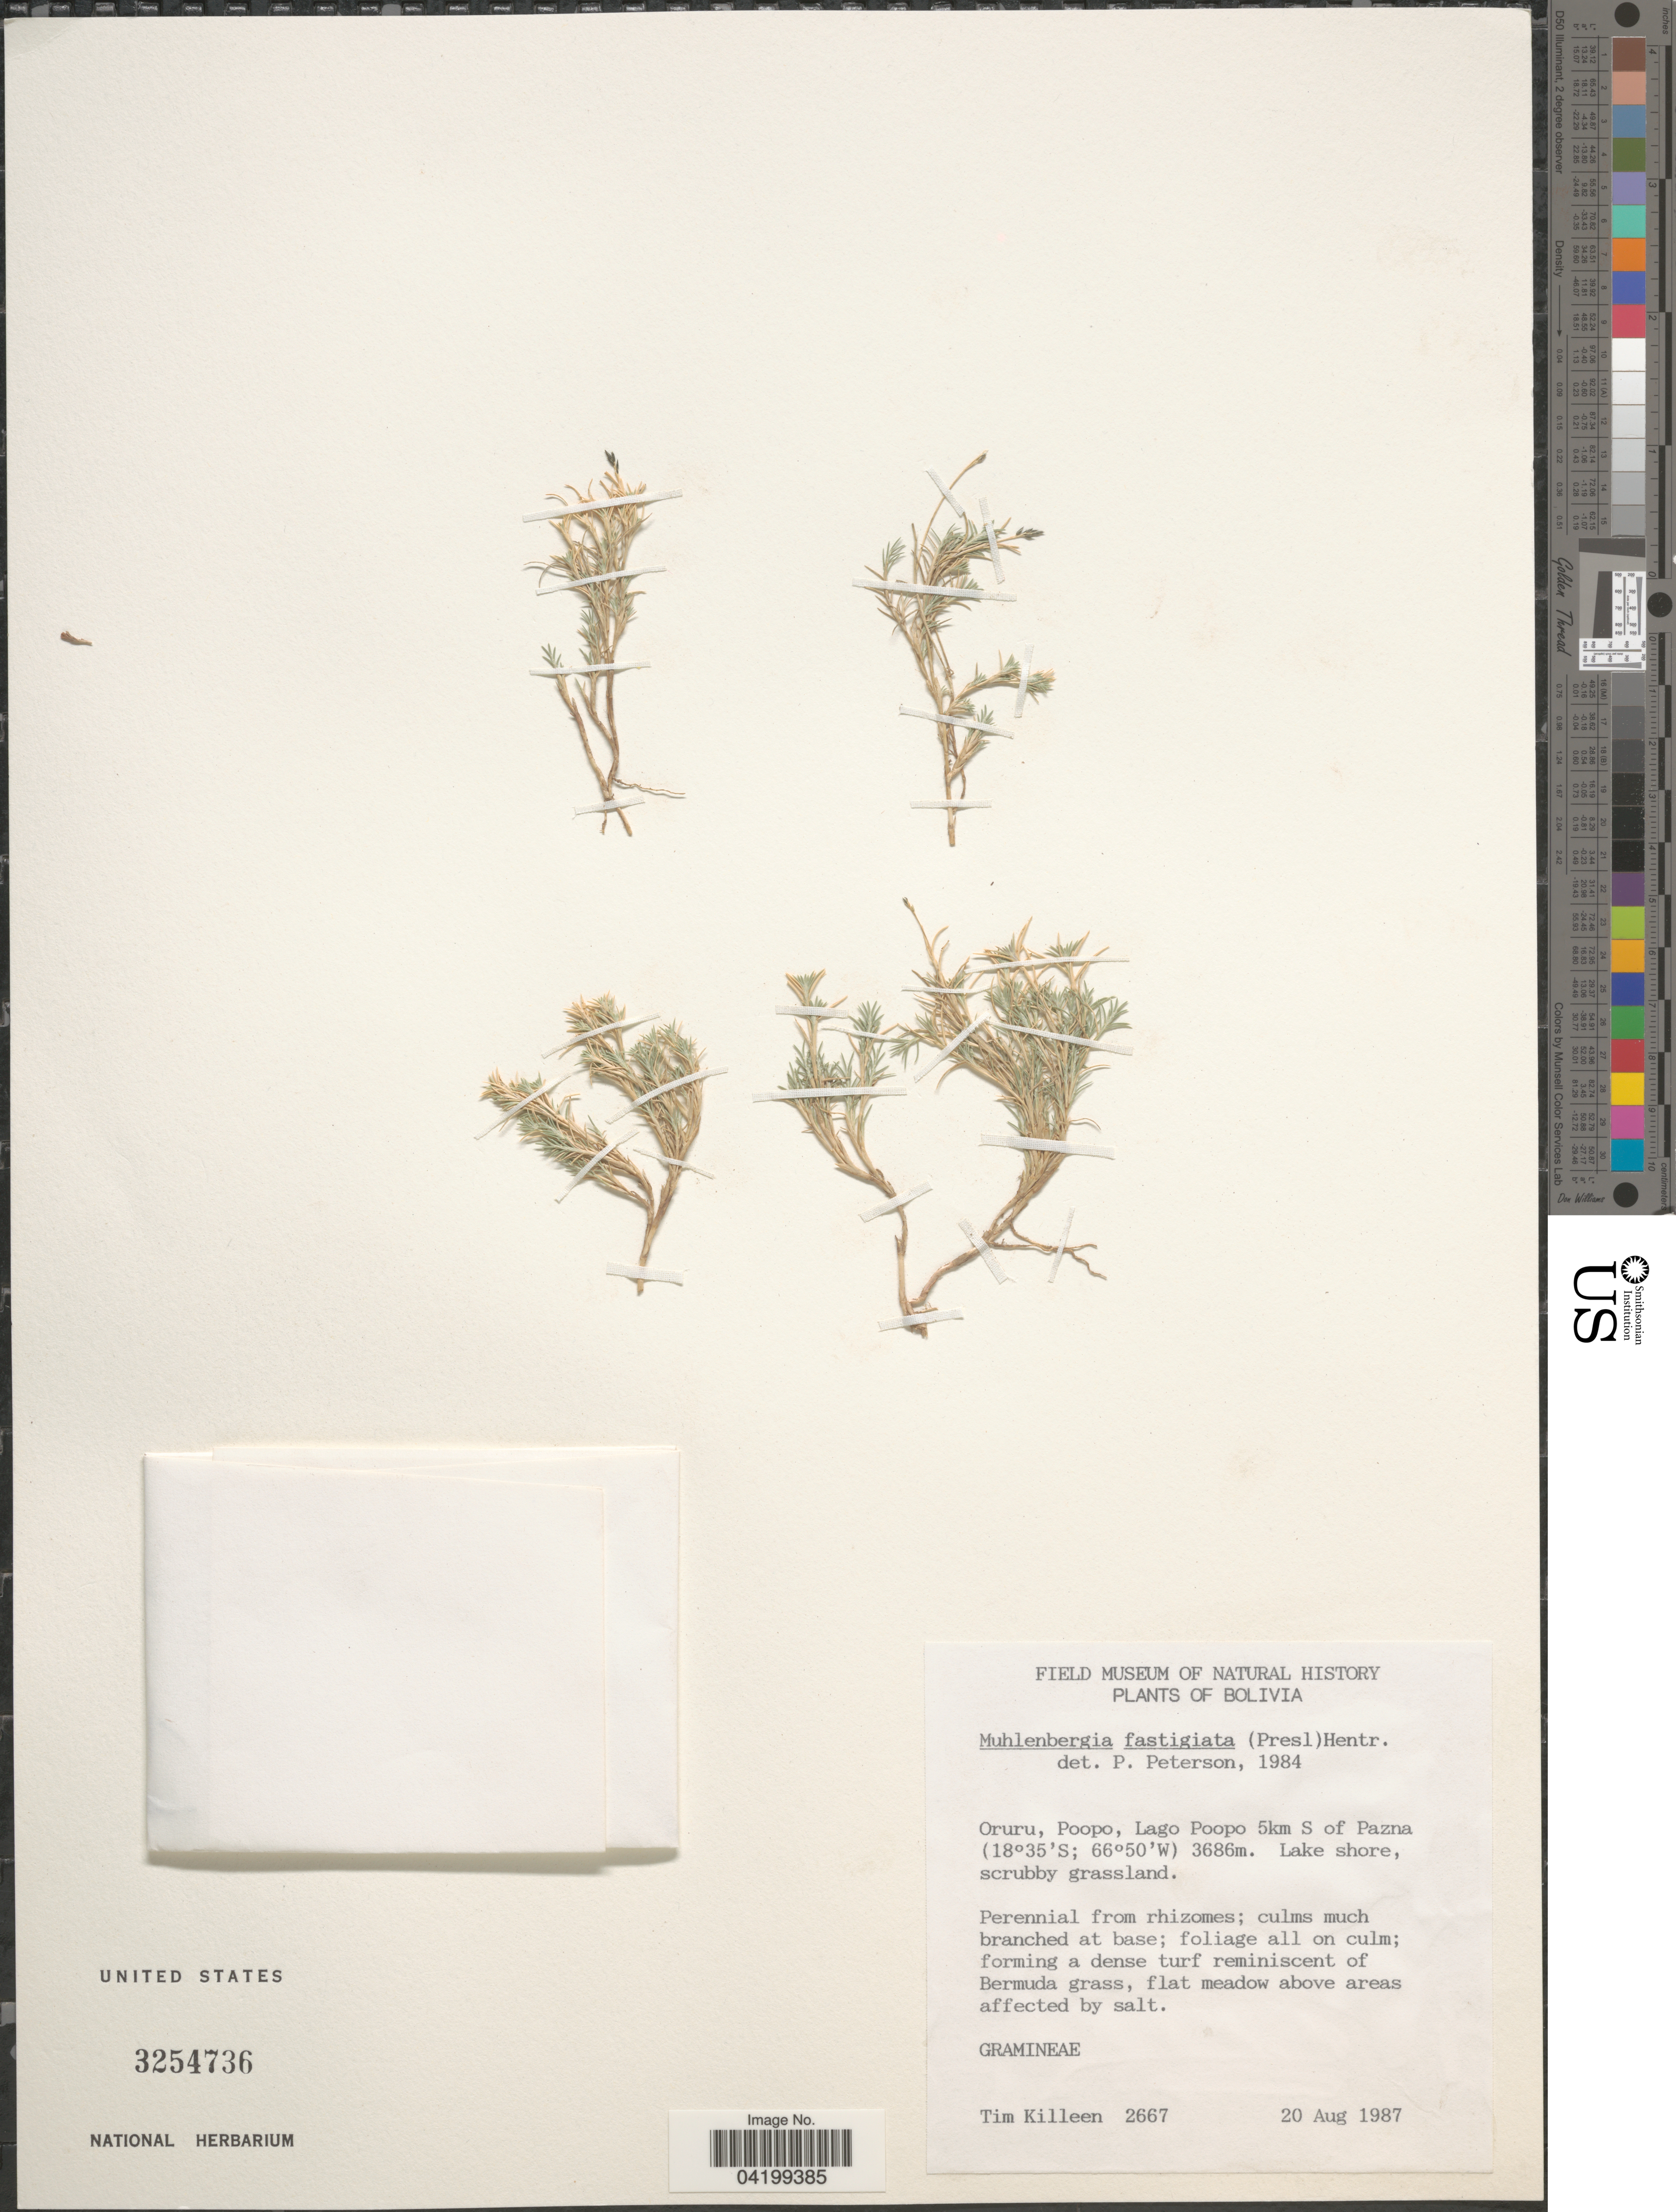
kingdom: Plantae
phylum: Tracheophyta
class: Liliopsida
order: Poales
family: Poaceae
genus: Muhlenbergia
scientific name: Muhlenbergia fastigiata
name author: (J. Presl) Henr.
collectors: T. J. Killeen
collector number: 2667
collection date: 1987-08-20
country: Bolivia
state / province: Oruro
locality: Poopo, Lago Poopo 5km S of Pazna. Lake shore.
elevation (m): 3686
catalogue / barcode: US 3254736